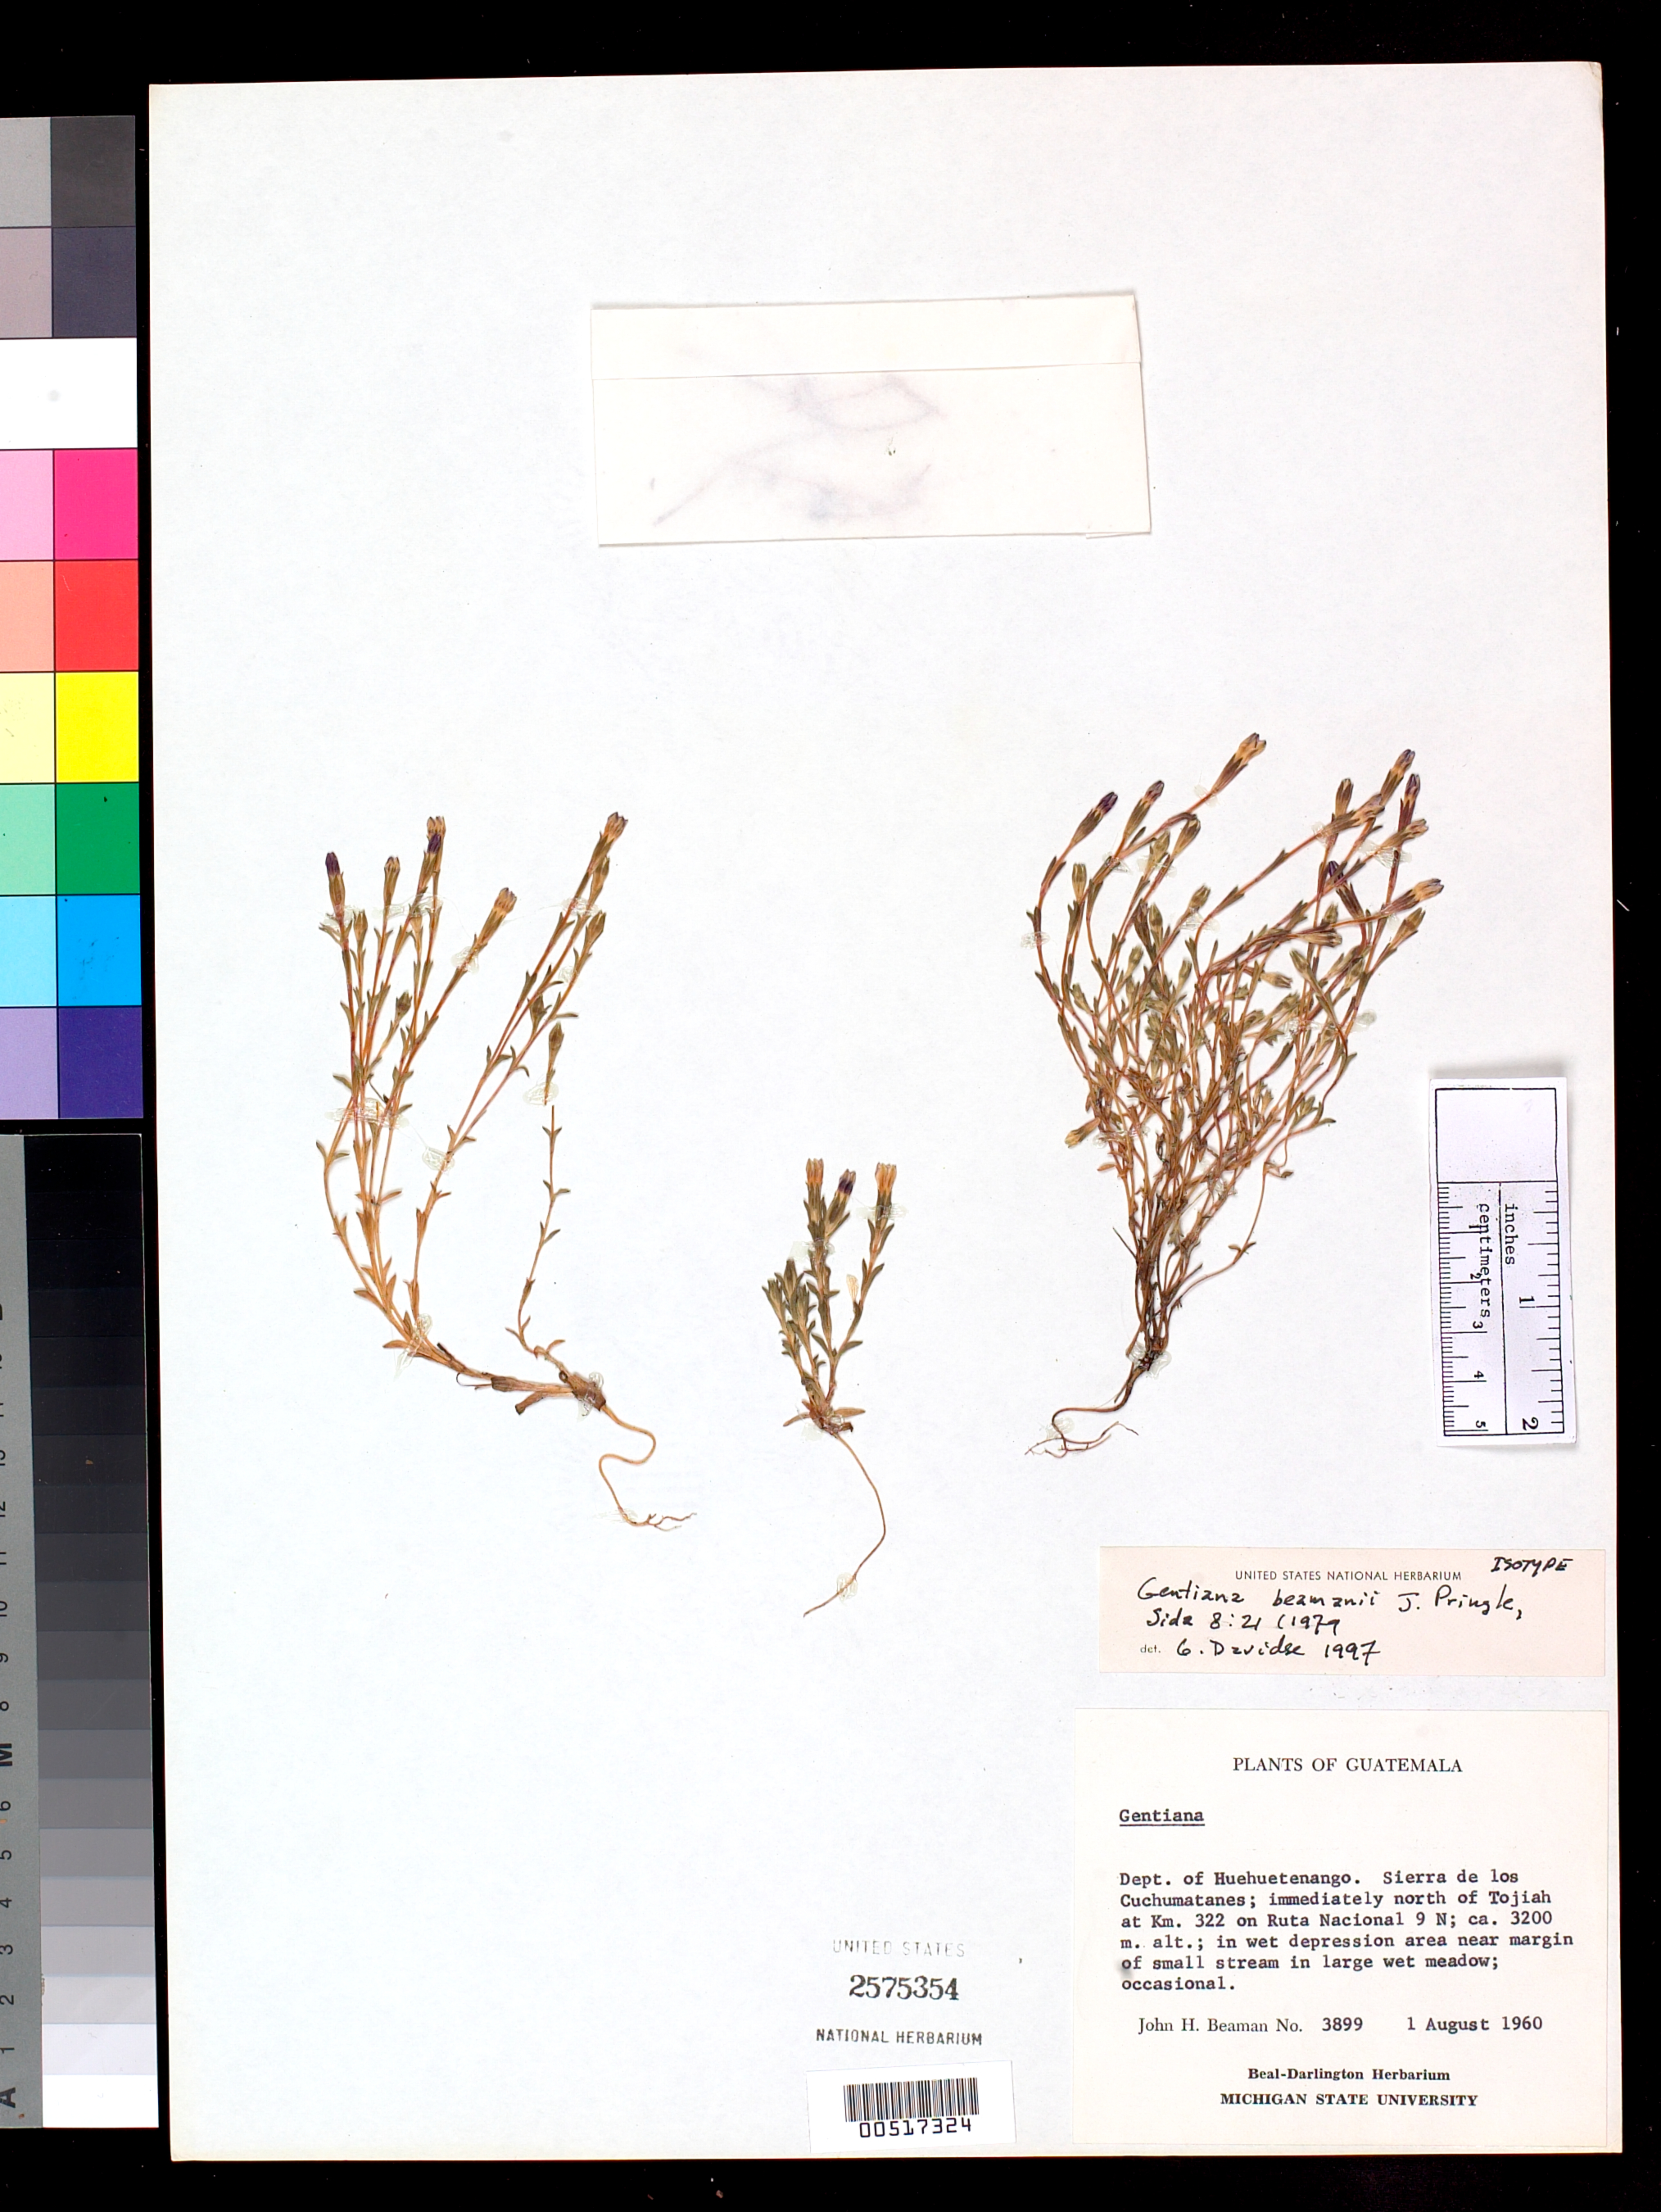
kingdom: Plantae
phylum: Tracheophyta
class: Magnoliopsida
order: Gentianales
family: Gentianaceae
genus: Gentiana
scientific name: Gentiana beamanii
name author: J.S. Pringle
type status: Isotype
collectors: J. H. Beaman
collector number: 3899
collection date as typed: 01 Aug 1960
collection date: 1960-08-01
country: Guatemala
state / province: Huehuetenango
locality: Sierra de las Cuchumatanes, immediately N of Tojiah at km 322 in ruta nacional 9N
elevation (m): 3200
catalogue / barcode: US 2575354